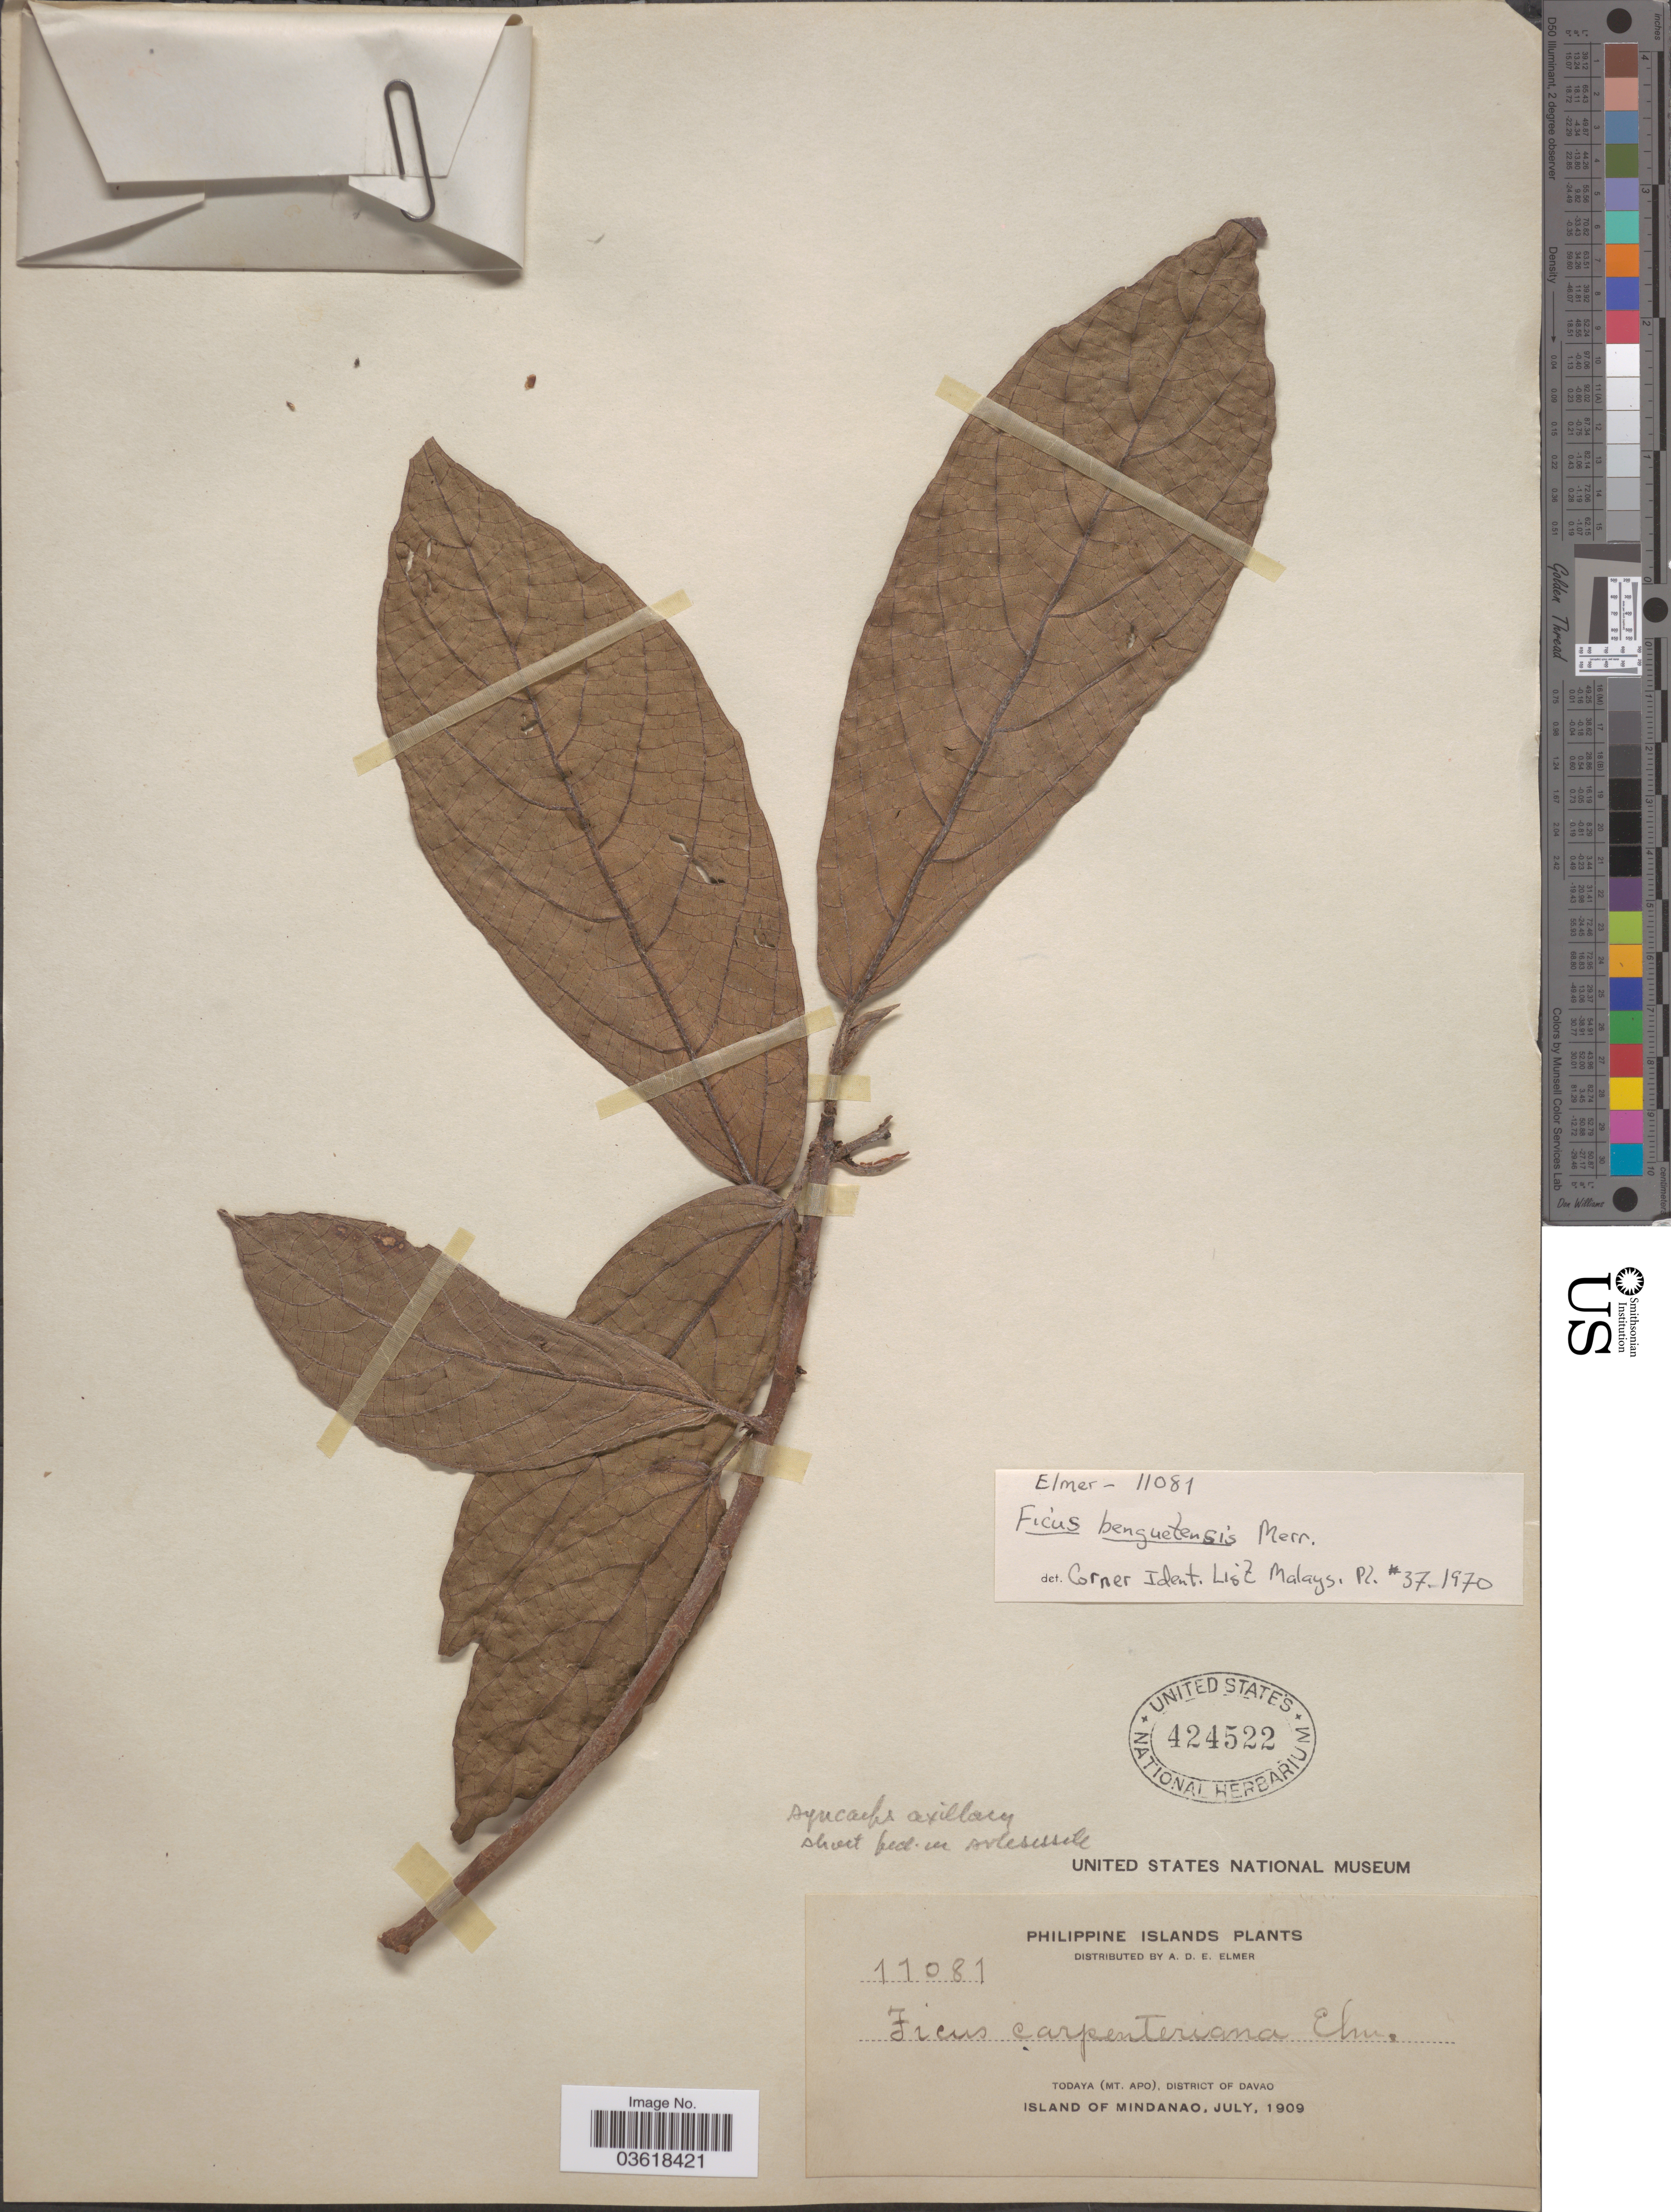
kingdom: Plantae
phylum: Tracheophyta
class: Magnoliopsida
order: Rosales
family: Moraceae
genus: Ficus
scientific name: Ficus benguetensis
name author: Merr.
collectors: A. D. E. Elmer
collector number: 11081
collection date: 1909-07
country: Philippines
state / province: Davao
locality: Philippine Islands. Todaya (Mt. Apo), District of Davao. Island of Mindanao.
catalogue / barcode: US 424522